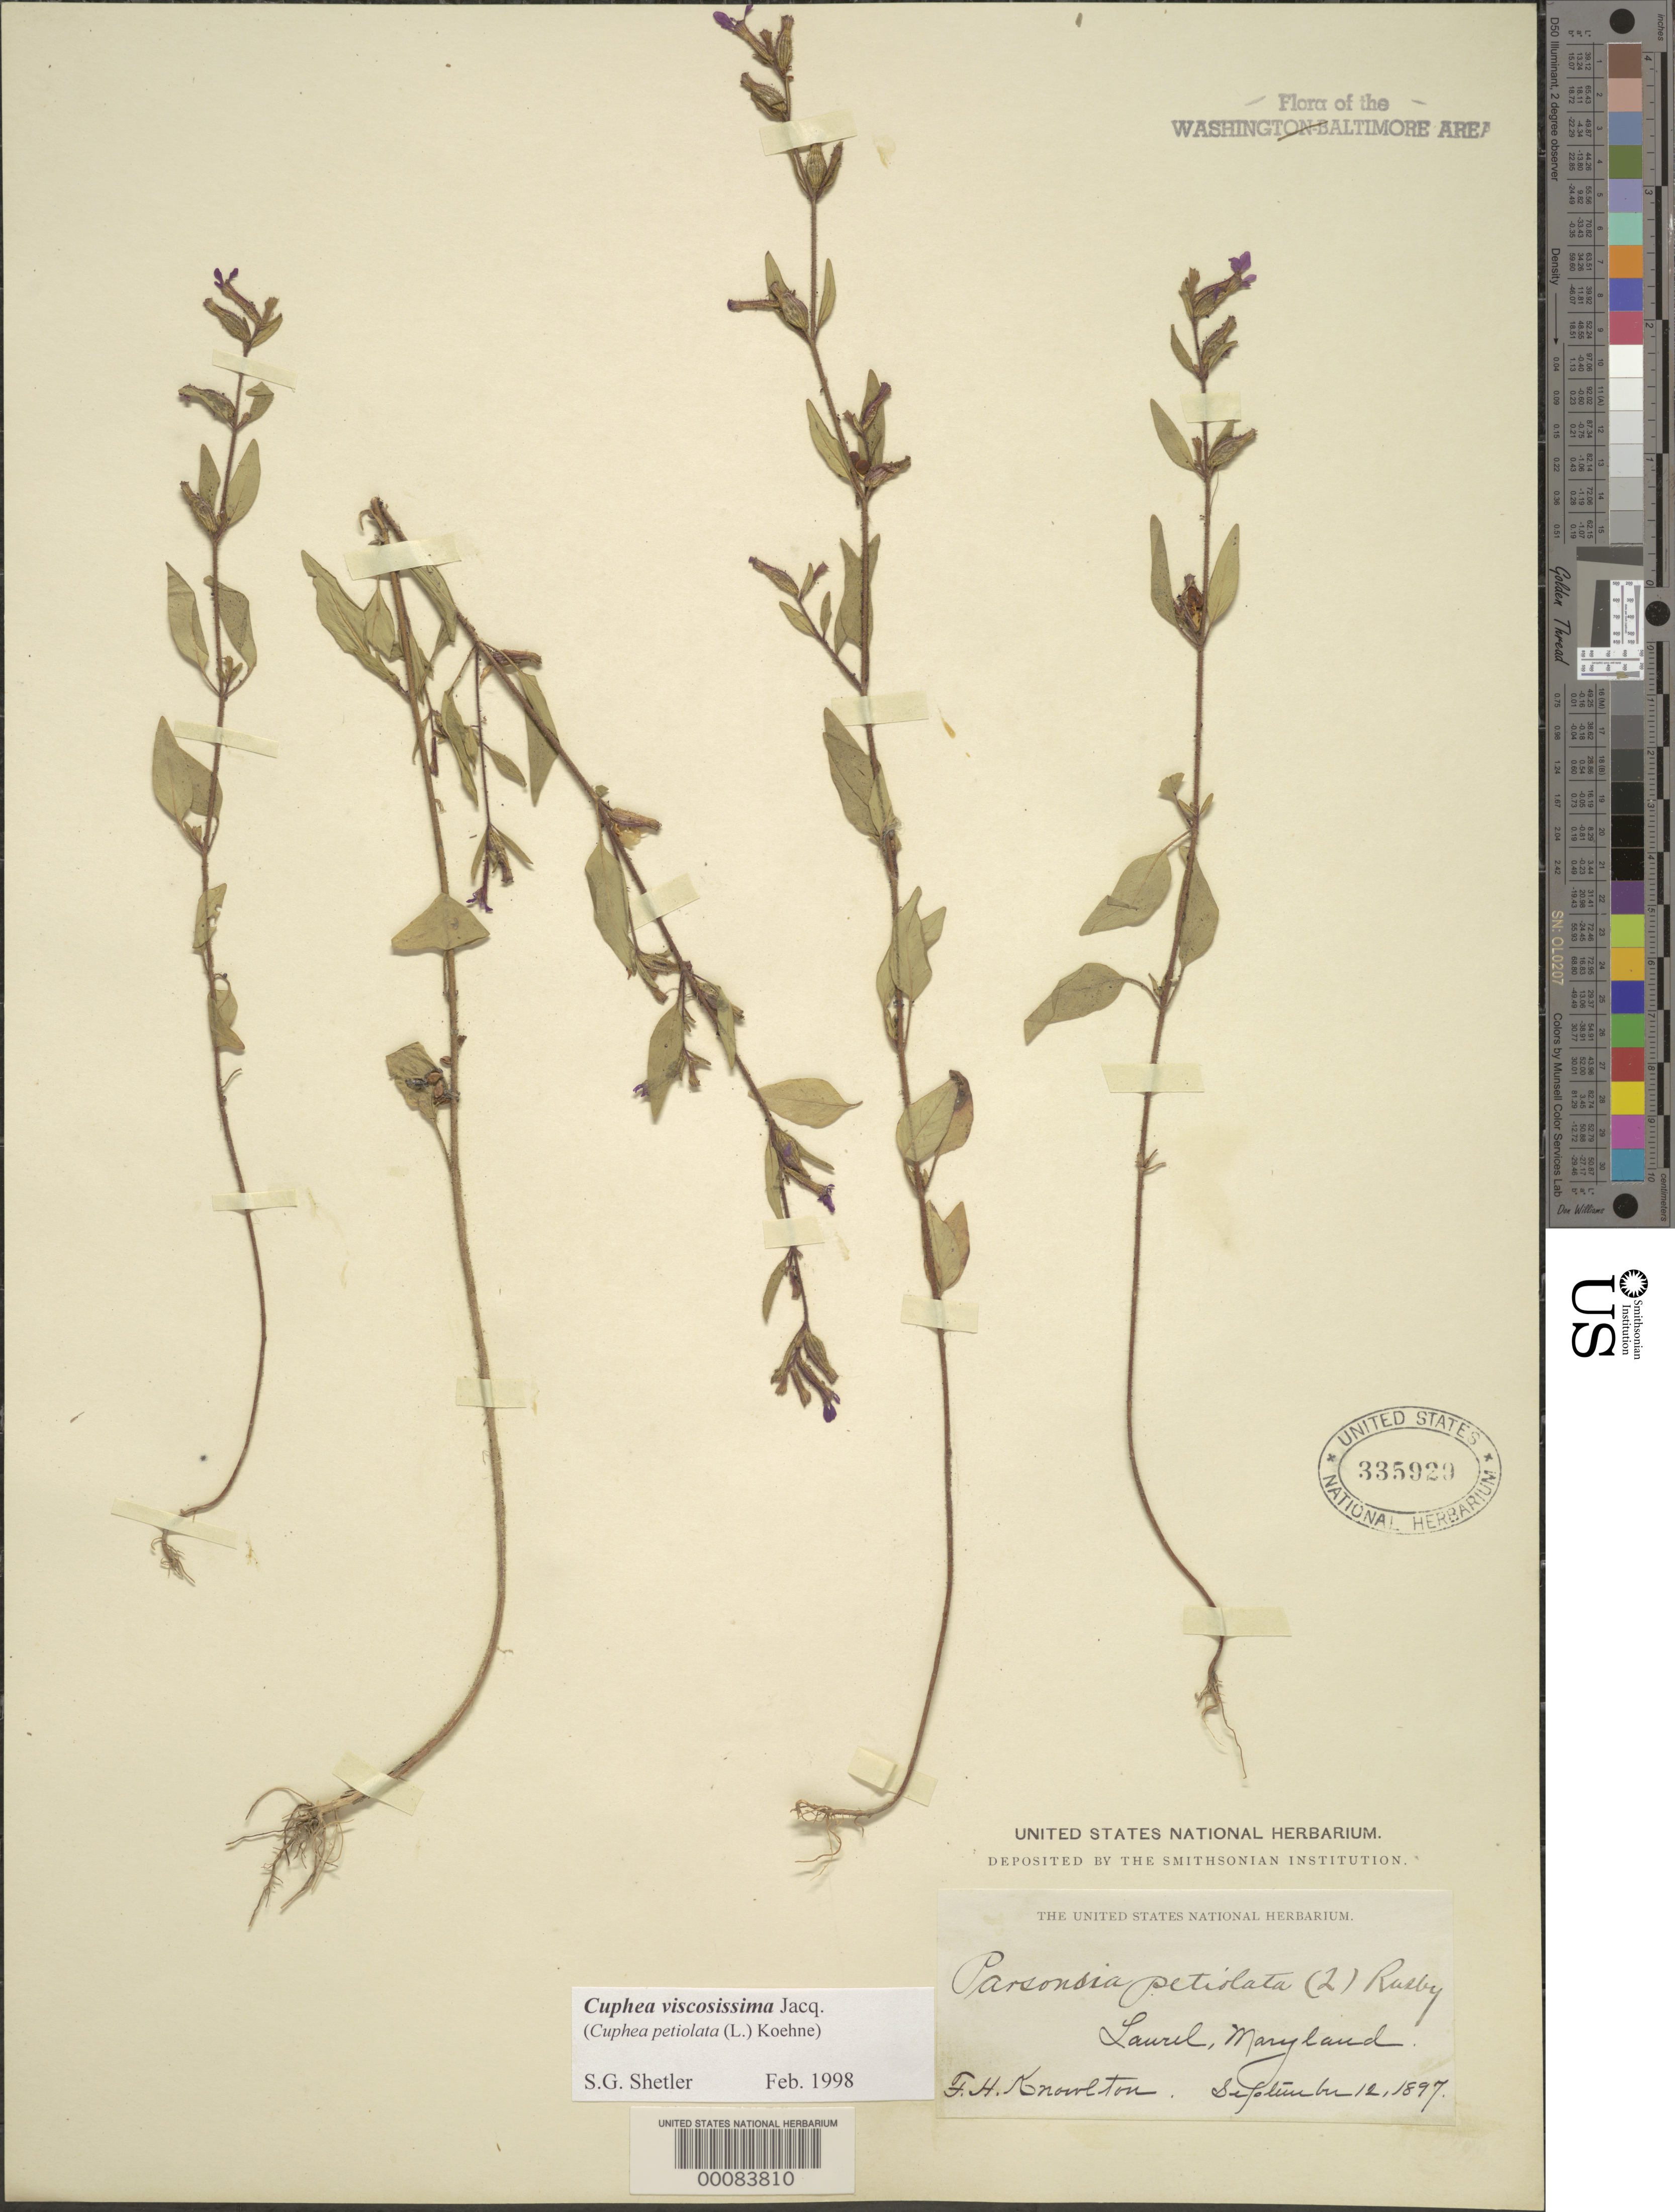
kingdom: Plantae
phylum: Tracheophyta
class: Magnoliopsida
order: Myrtales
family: Lythraceae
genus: Cuphea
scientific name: Cuphea viscosissima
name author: Jacq.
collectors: T. H. Knowlton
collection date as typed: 12 Sep 1897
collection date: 1897-09-12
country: United States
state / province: Maryland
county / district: Prince George's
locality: Laurel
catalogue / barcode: US 335929